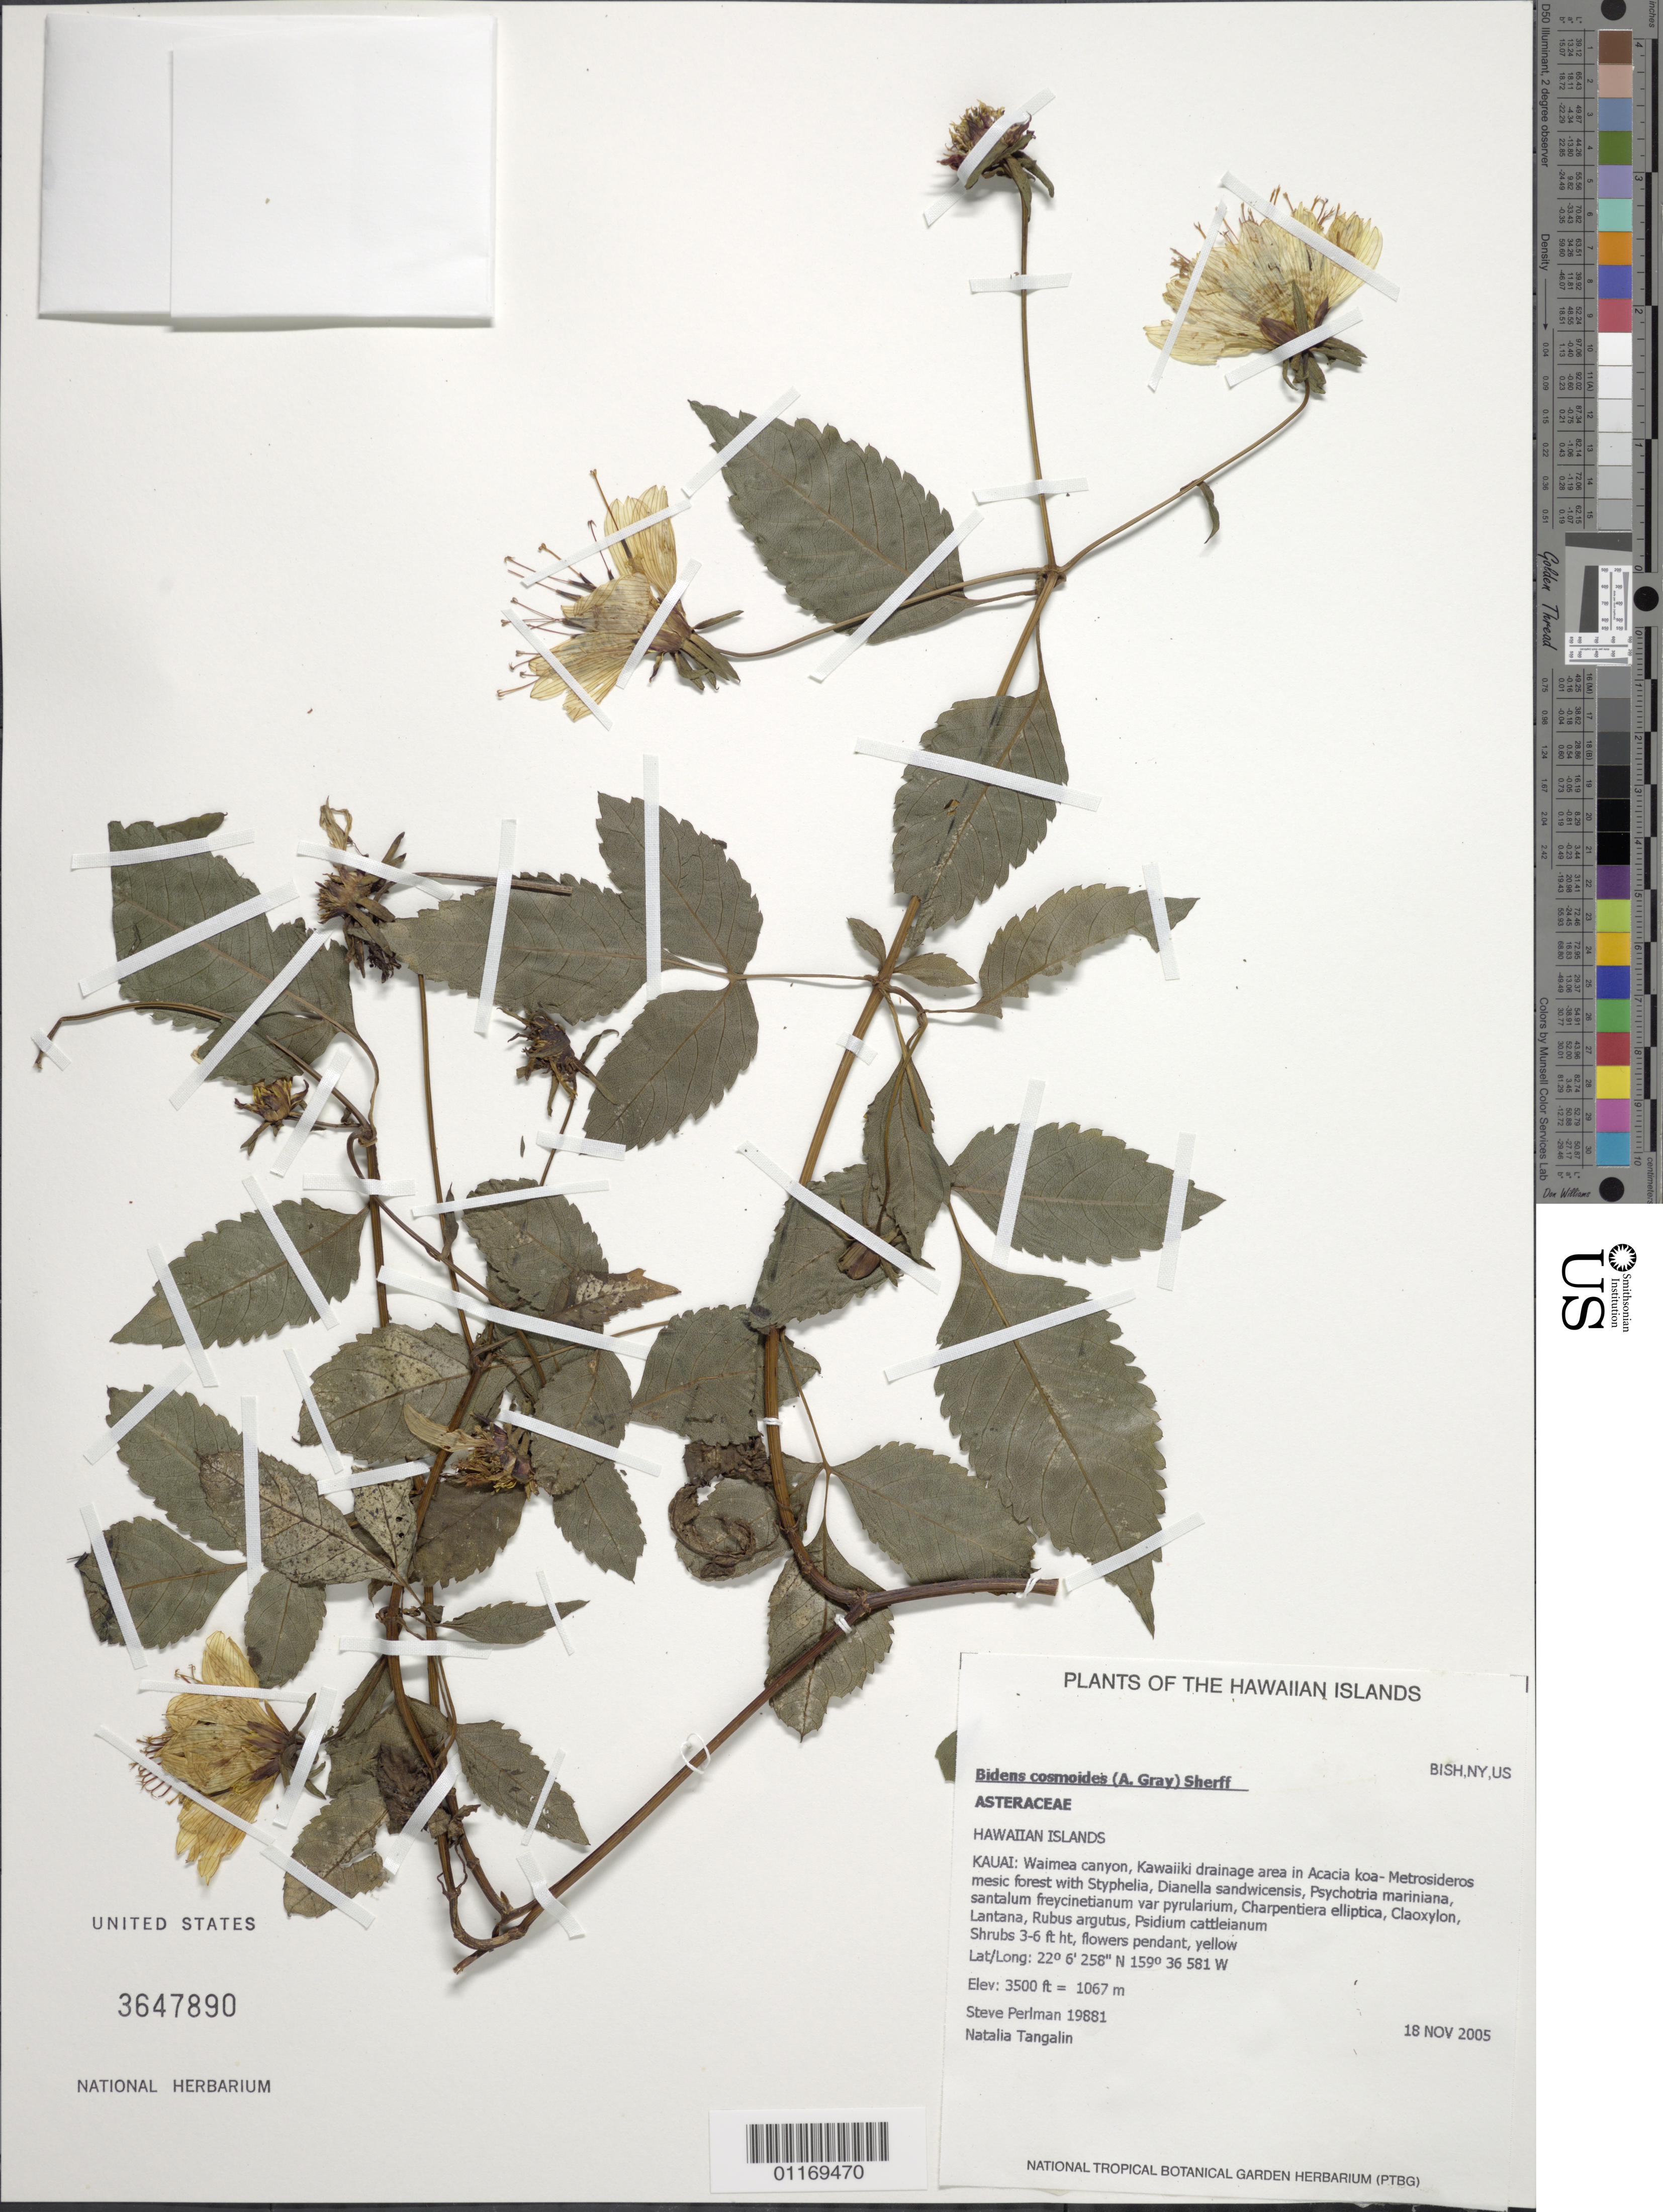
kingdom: Plantae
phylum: Tracheophyta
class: Magnoliopsida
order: Asterales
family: Asteraceae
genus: Bidens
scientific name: Bidens cosmoides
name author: (A. Gray) Sherff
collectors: S. P. Perlman & N. Tangalin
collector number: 19881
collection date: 2005-11-18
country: United States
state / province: Hawaii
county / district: Kauai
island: Kaua'i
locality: Waimea Canyon, Kawaiiki drainage area.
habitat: Mesic forest.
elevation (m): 1067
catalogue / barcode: US 3647890